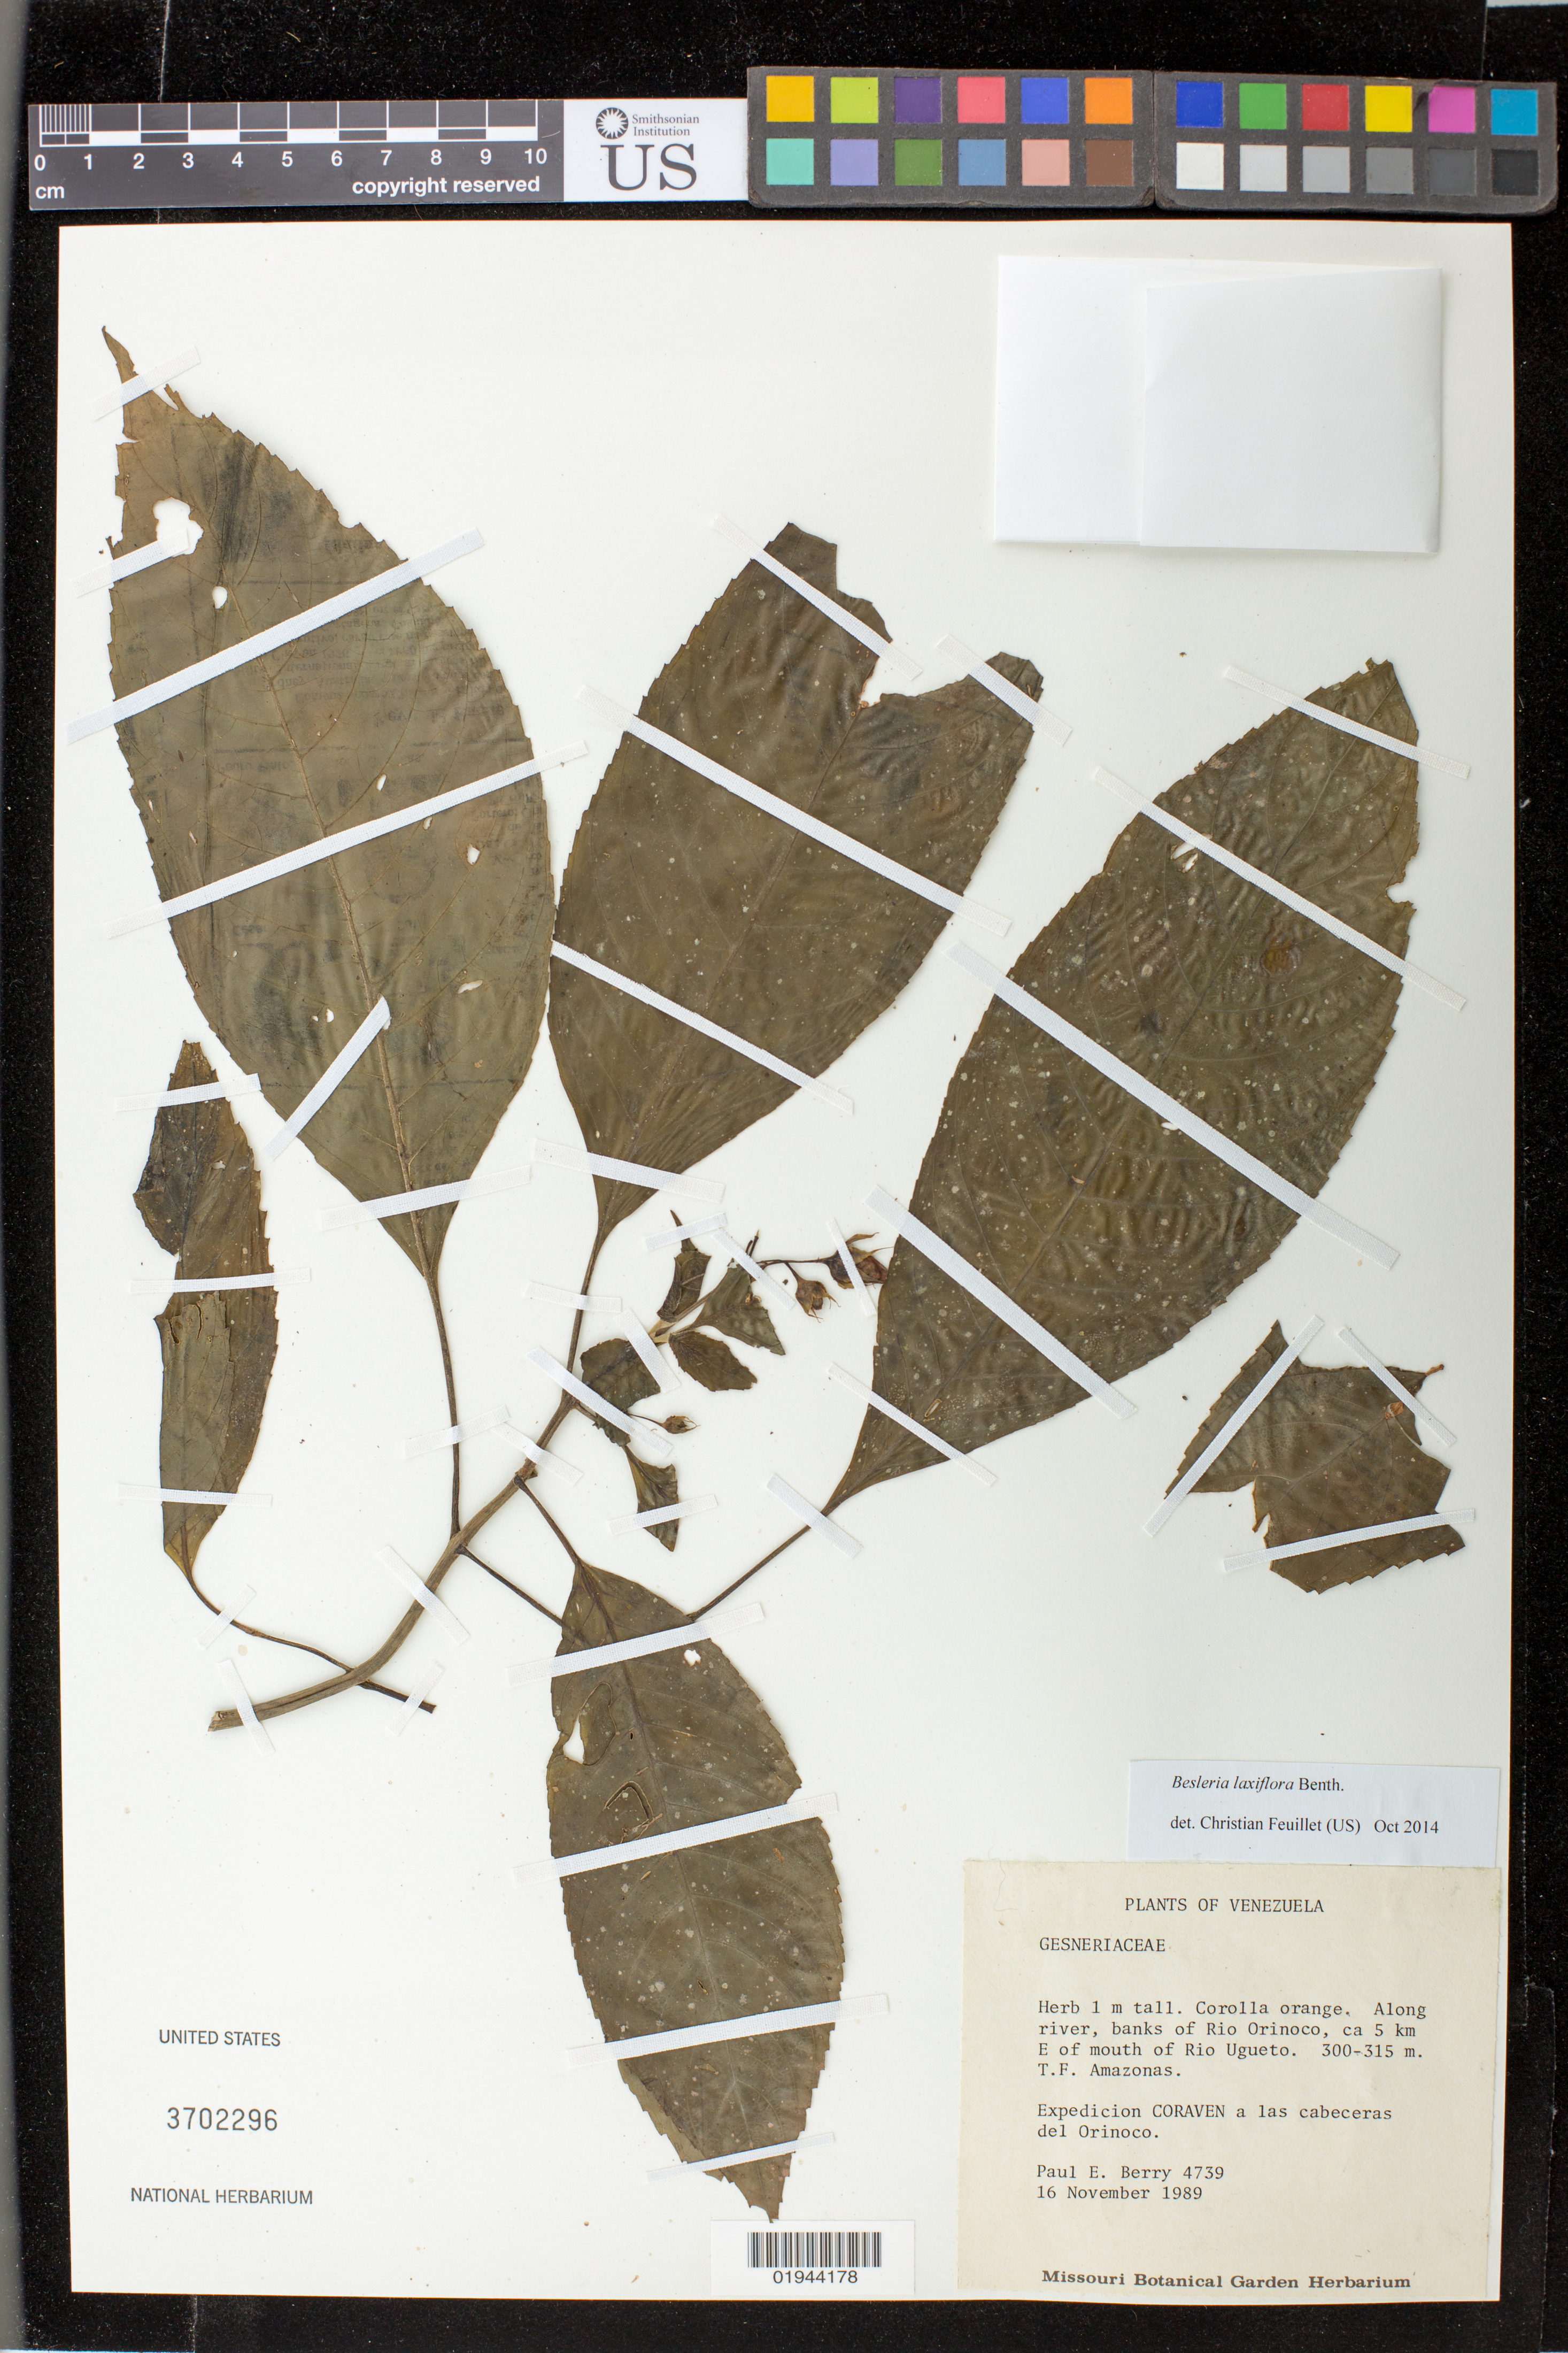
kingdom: Plantae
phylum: Tracheophyta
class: Magnoliopsida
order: Lamiales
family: Gesneriaceae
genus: Besleria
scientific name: Besleria laxiflora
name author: Benth.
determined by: Feuillet, C.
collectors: P. E. Berry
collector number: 4739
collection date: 1989-11-16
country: Venezuela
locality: Along river, banks of Rio Orinoco, ca 5 km E of mouth of Rio Ugueto. T.F. Amazonas. Expedicion CORAVEN a las cabeceras del Orinoco.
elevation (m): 300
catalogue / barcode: US 3702296